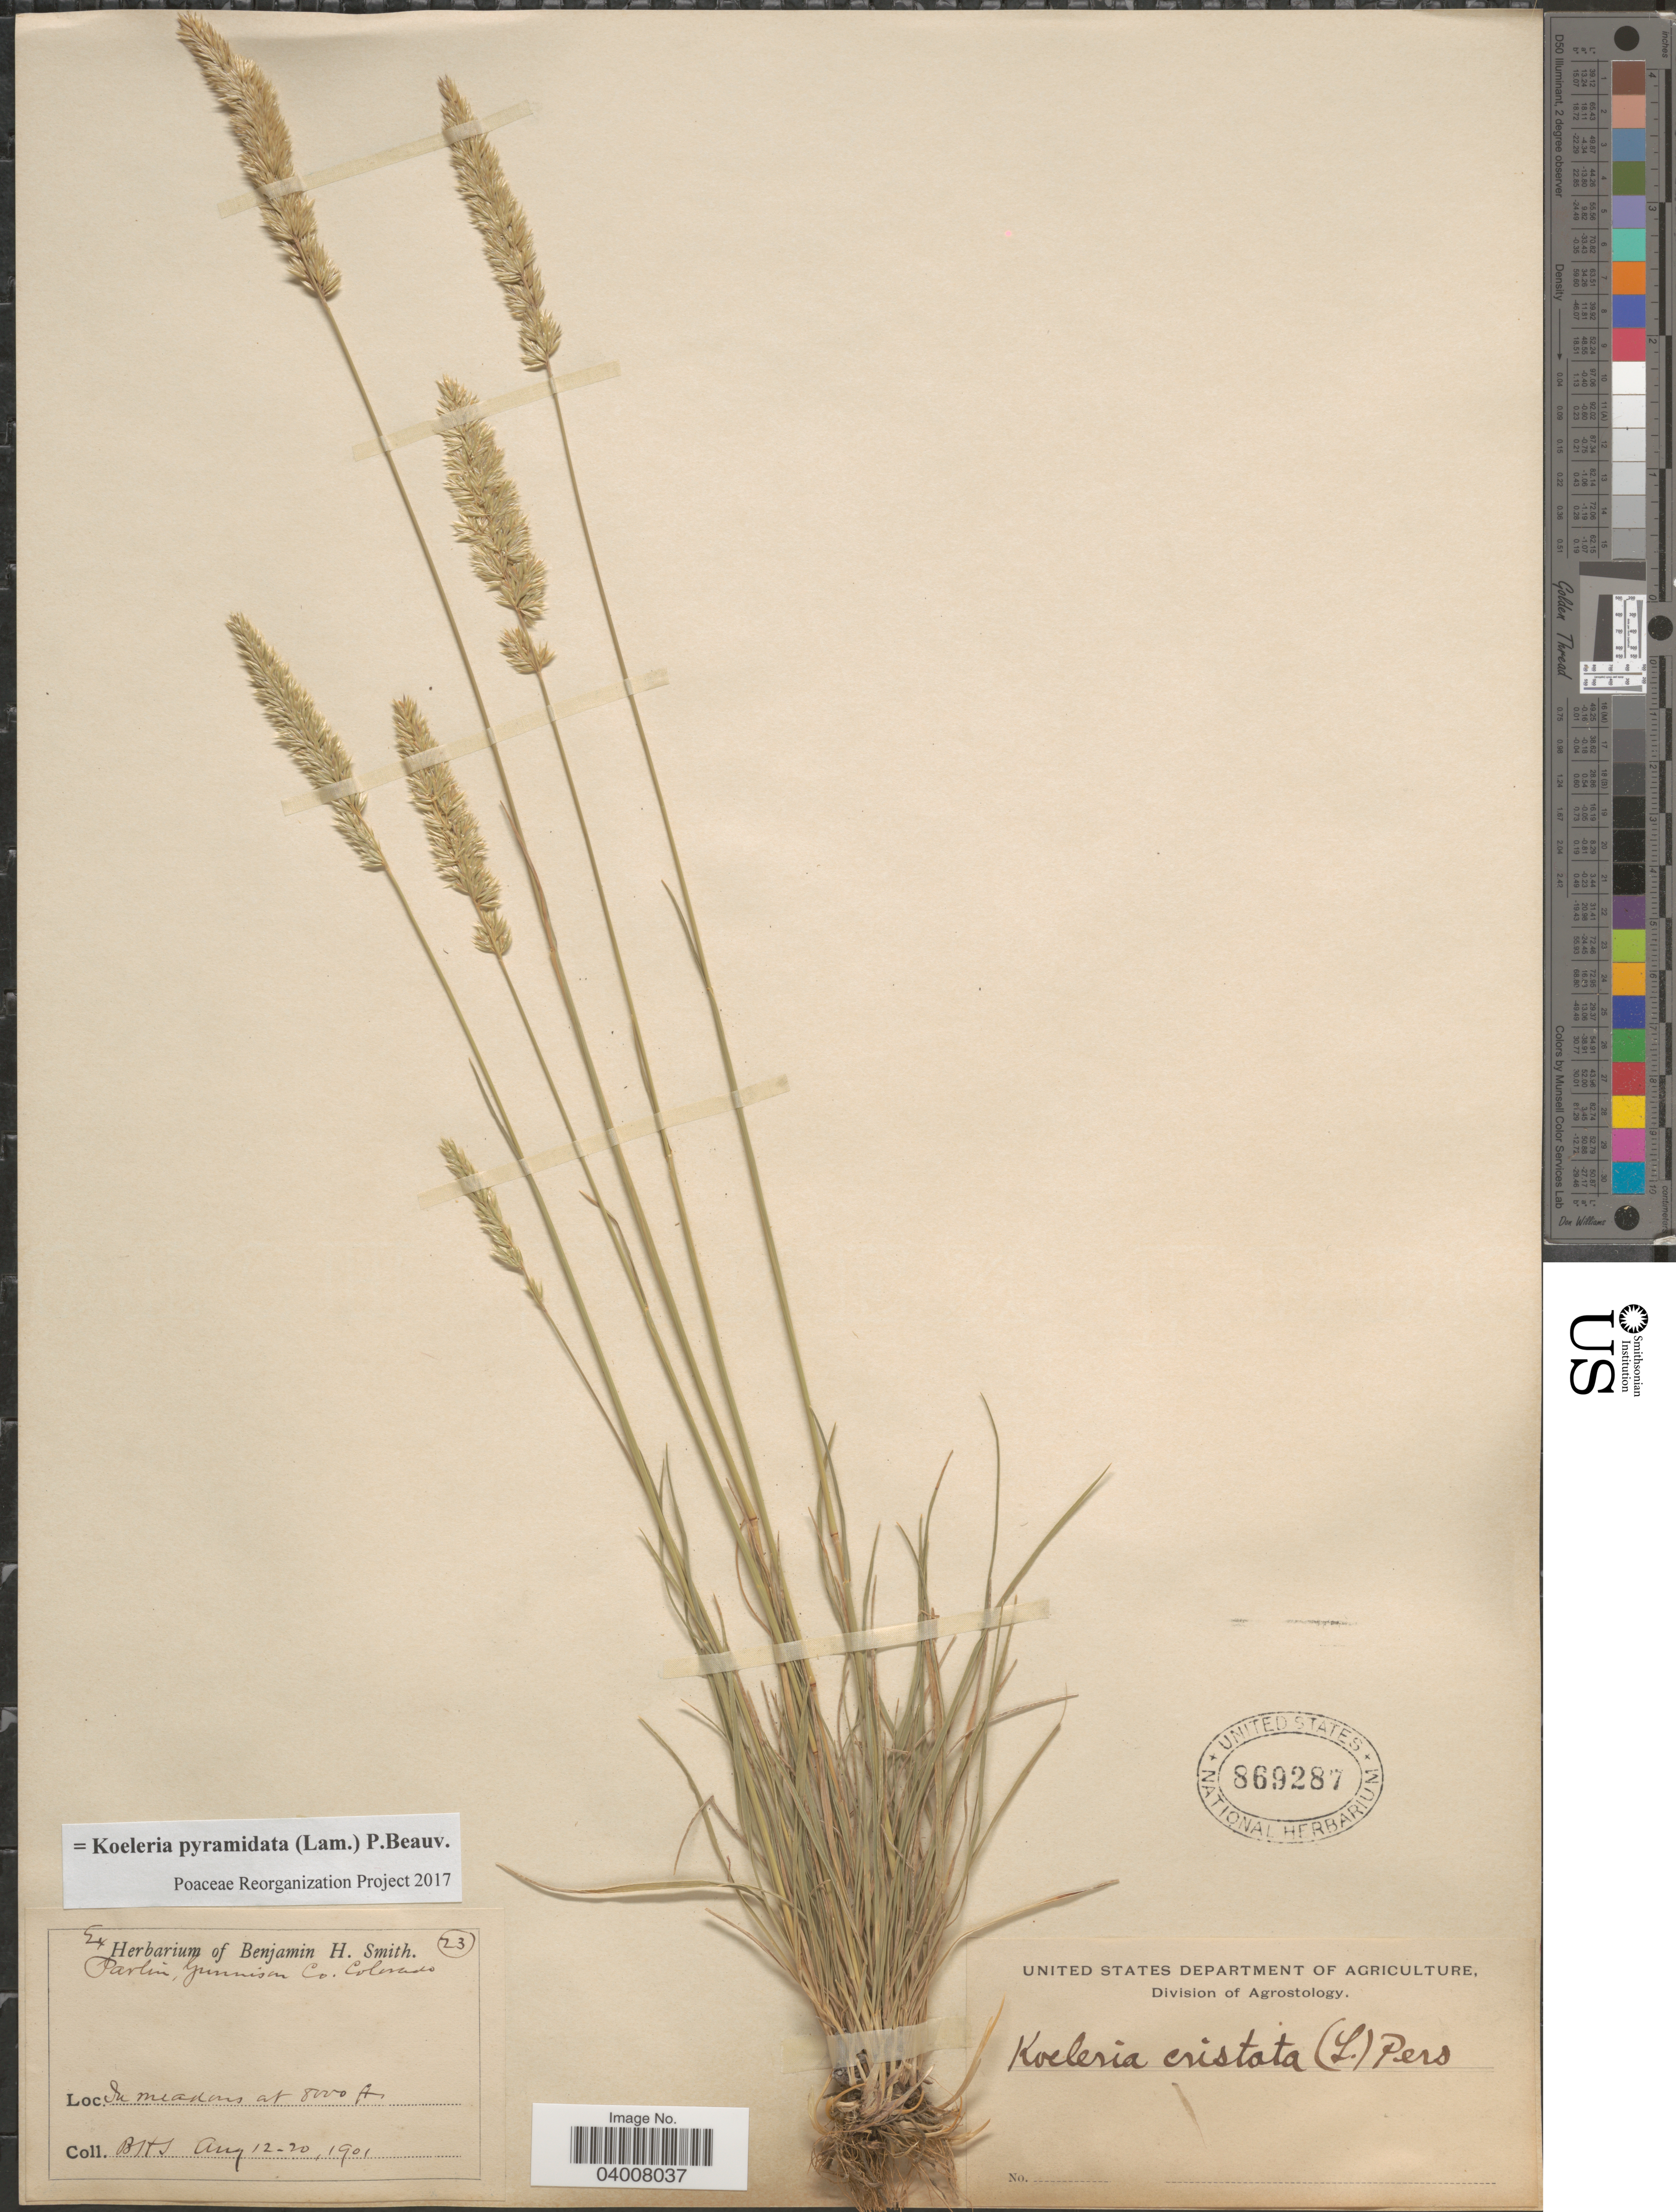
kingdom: Plantae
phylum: Tracheophyta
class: Liliopsida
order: Poales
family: Poaceae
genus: Koeleria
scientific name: Koeleria pyramidata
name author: (Lam.) P. Beauv.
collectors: B. H. Smith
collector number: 23?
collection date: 1901-08-12/1901-08-20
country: United States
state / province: Colorado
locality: Parlin, Gunnison Co. In meadows.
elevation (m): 2438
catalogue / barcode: US 869287